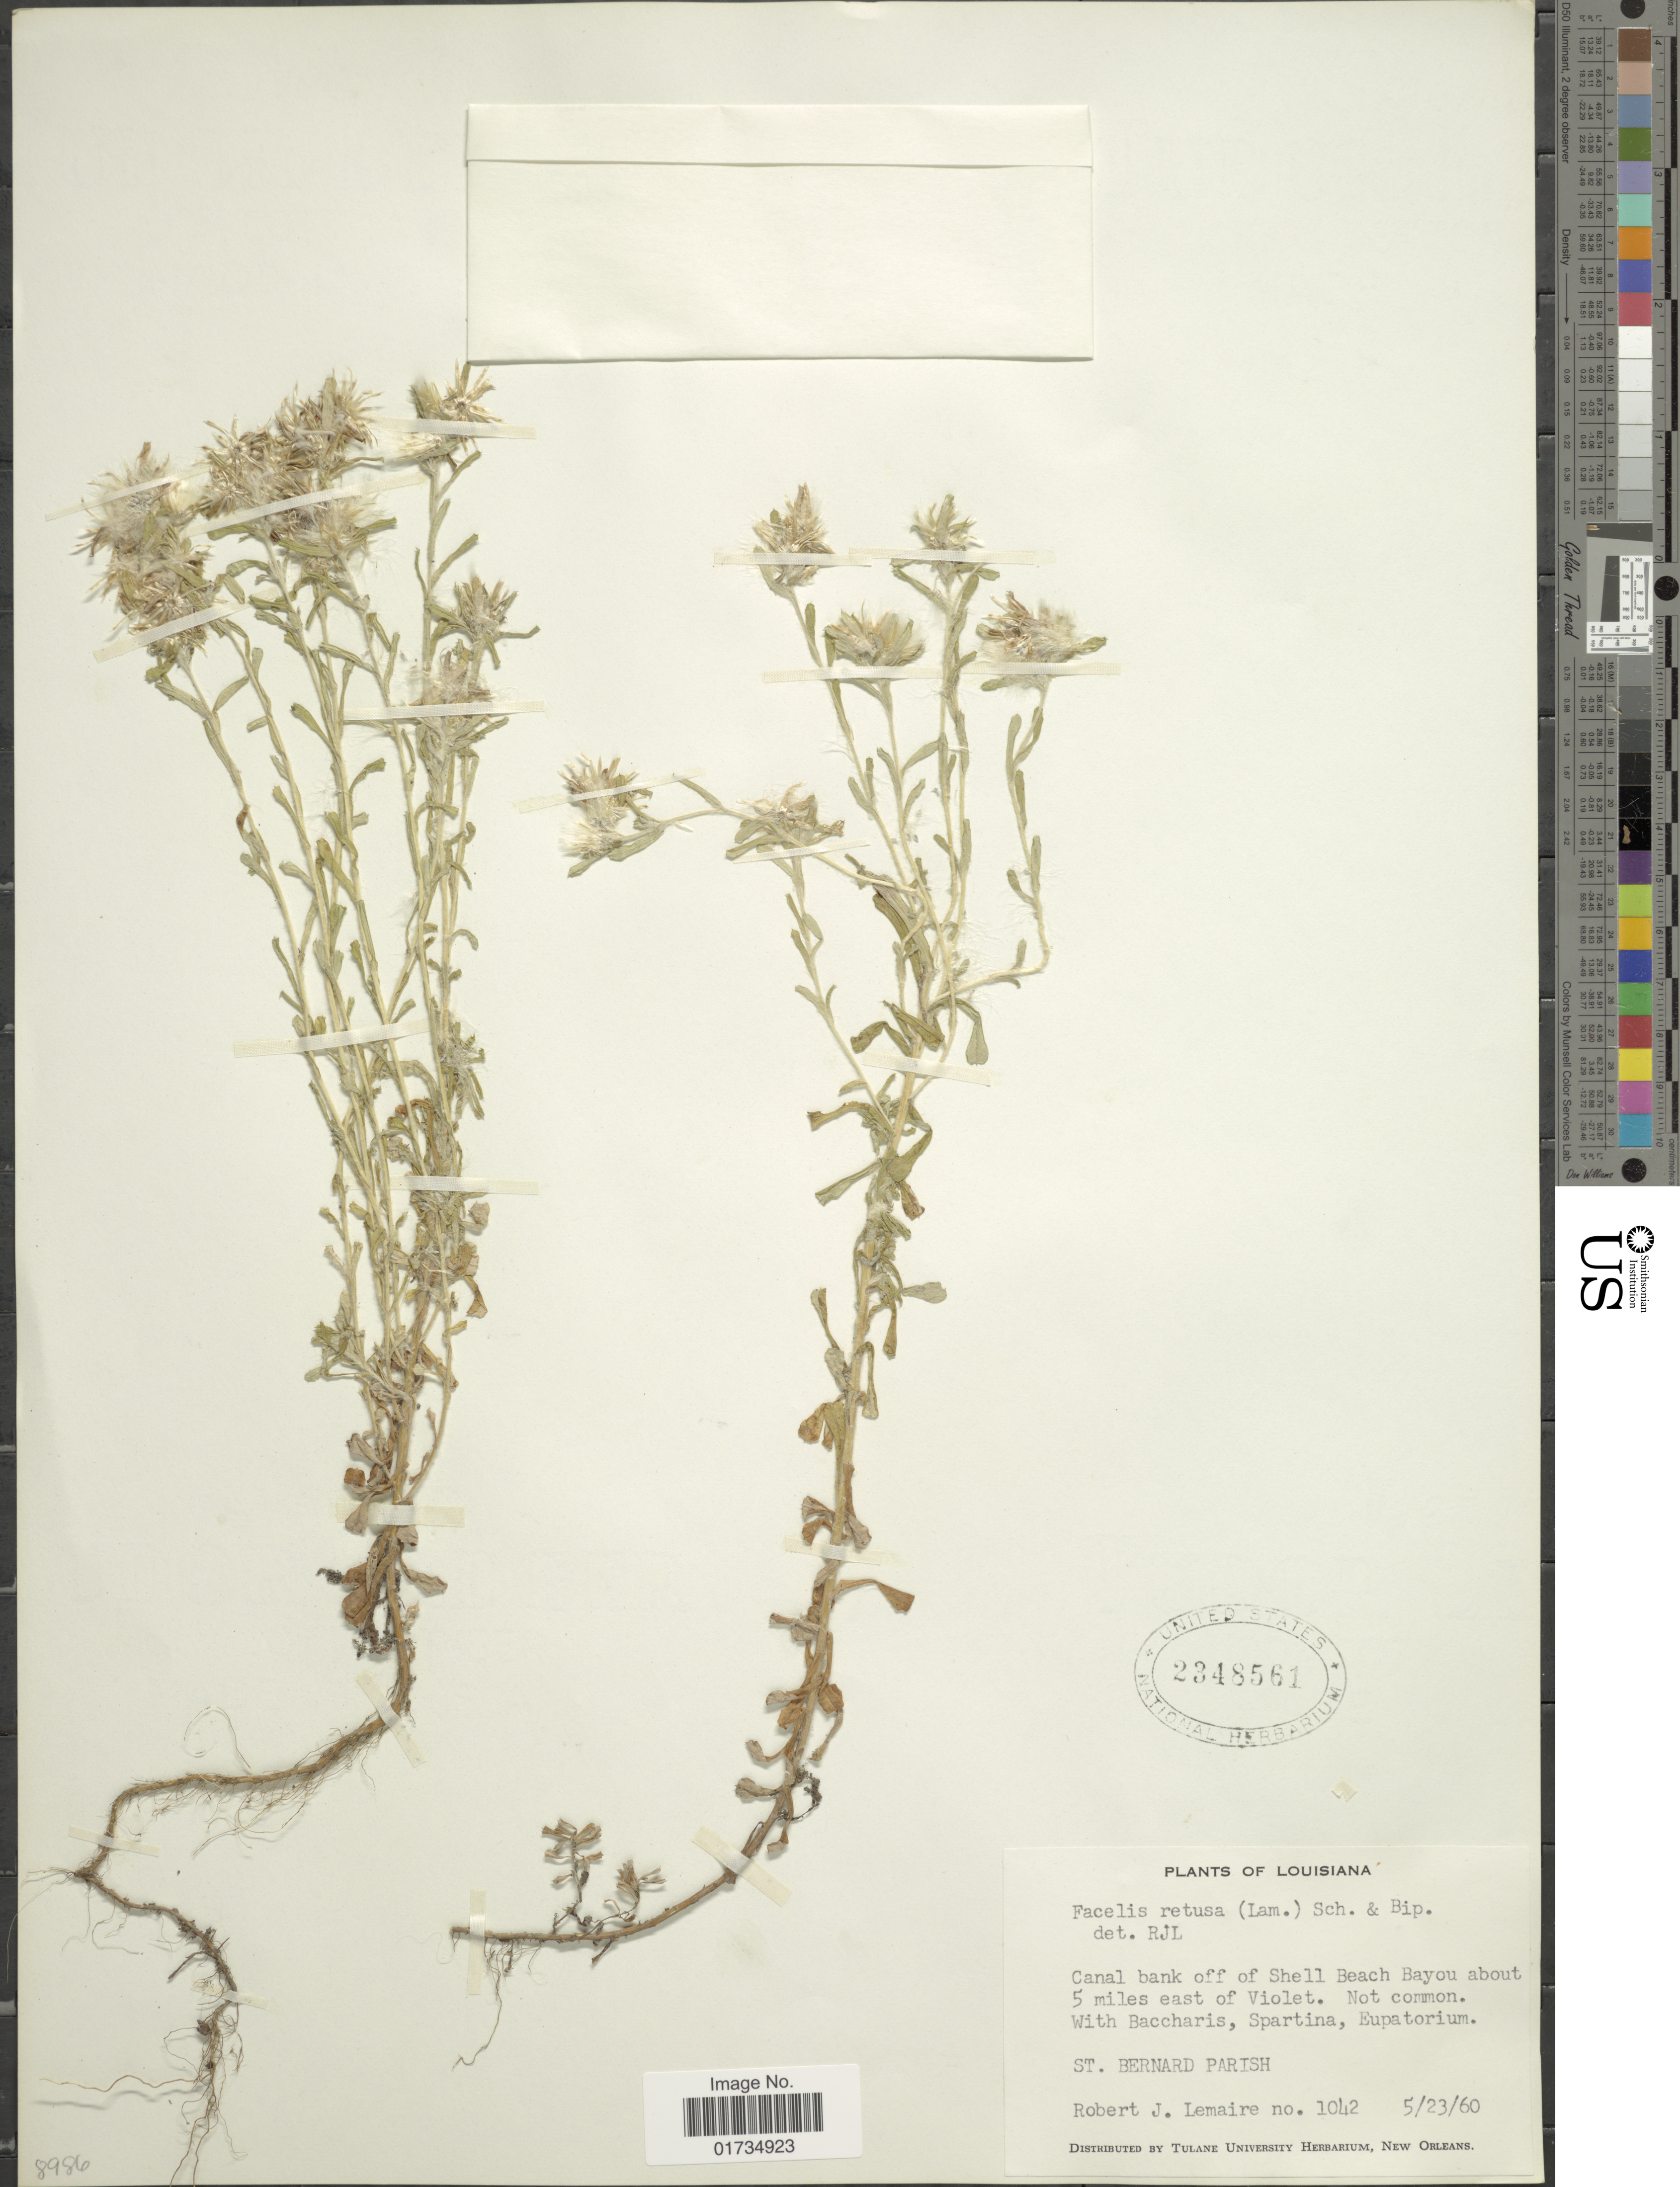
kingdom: Plantae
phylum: Tracheophyta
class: Magnoliopsida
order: Asterales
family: Asteraceae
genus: Facelis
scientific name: Facelis retusa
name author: (Lam.) Sch. Bip.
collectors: R. J. Lemaire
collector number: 1042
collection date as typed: Transcribed d/m/y: 23/5/60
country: United States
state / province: Louisiana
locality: Louisiana. Canal bank off of Shell Beach Bayou about 5 miles east of Violet. St. Bernard Parish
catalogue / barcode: US 2348561